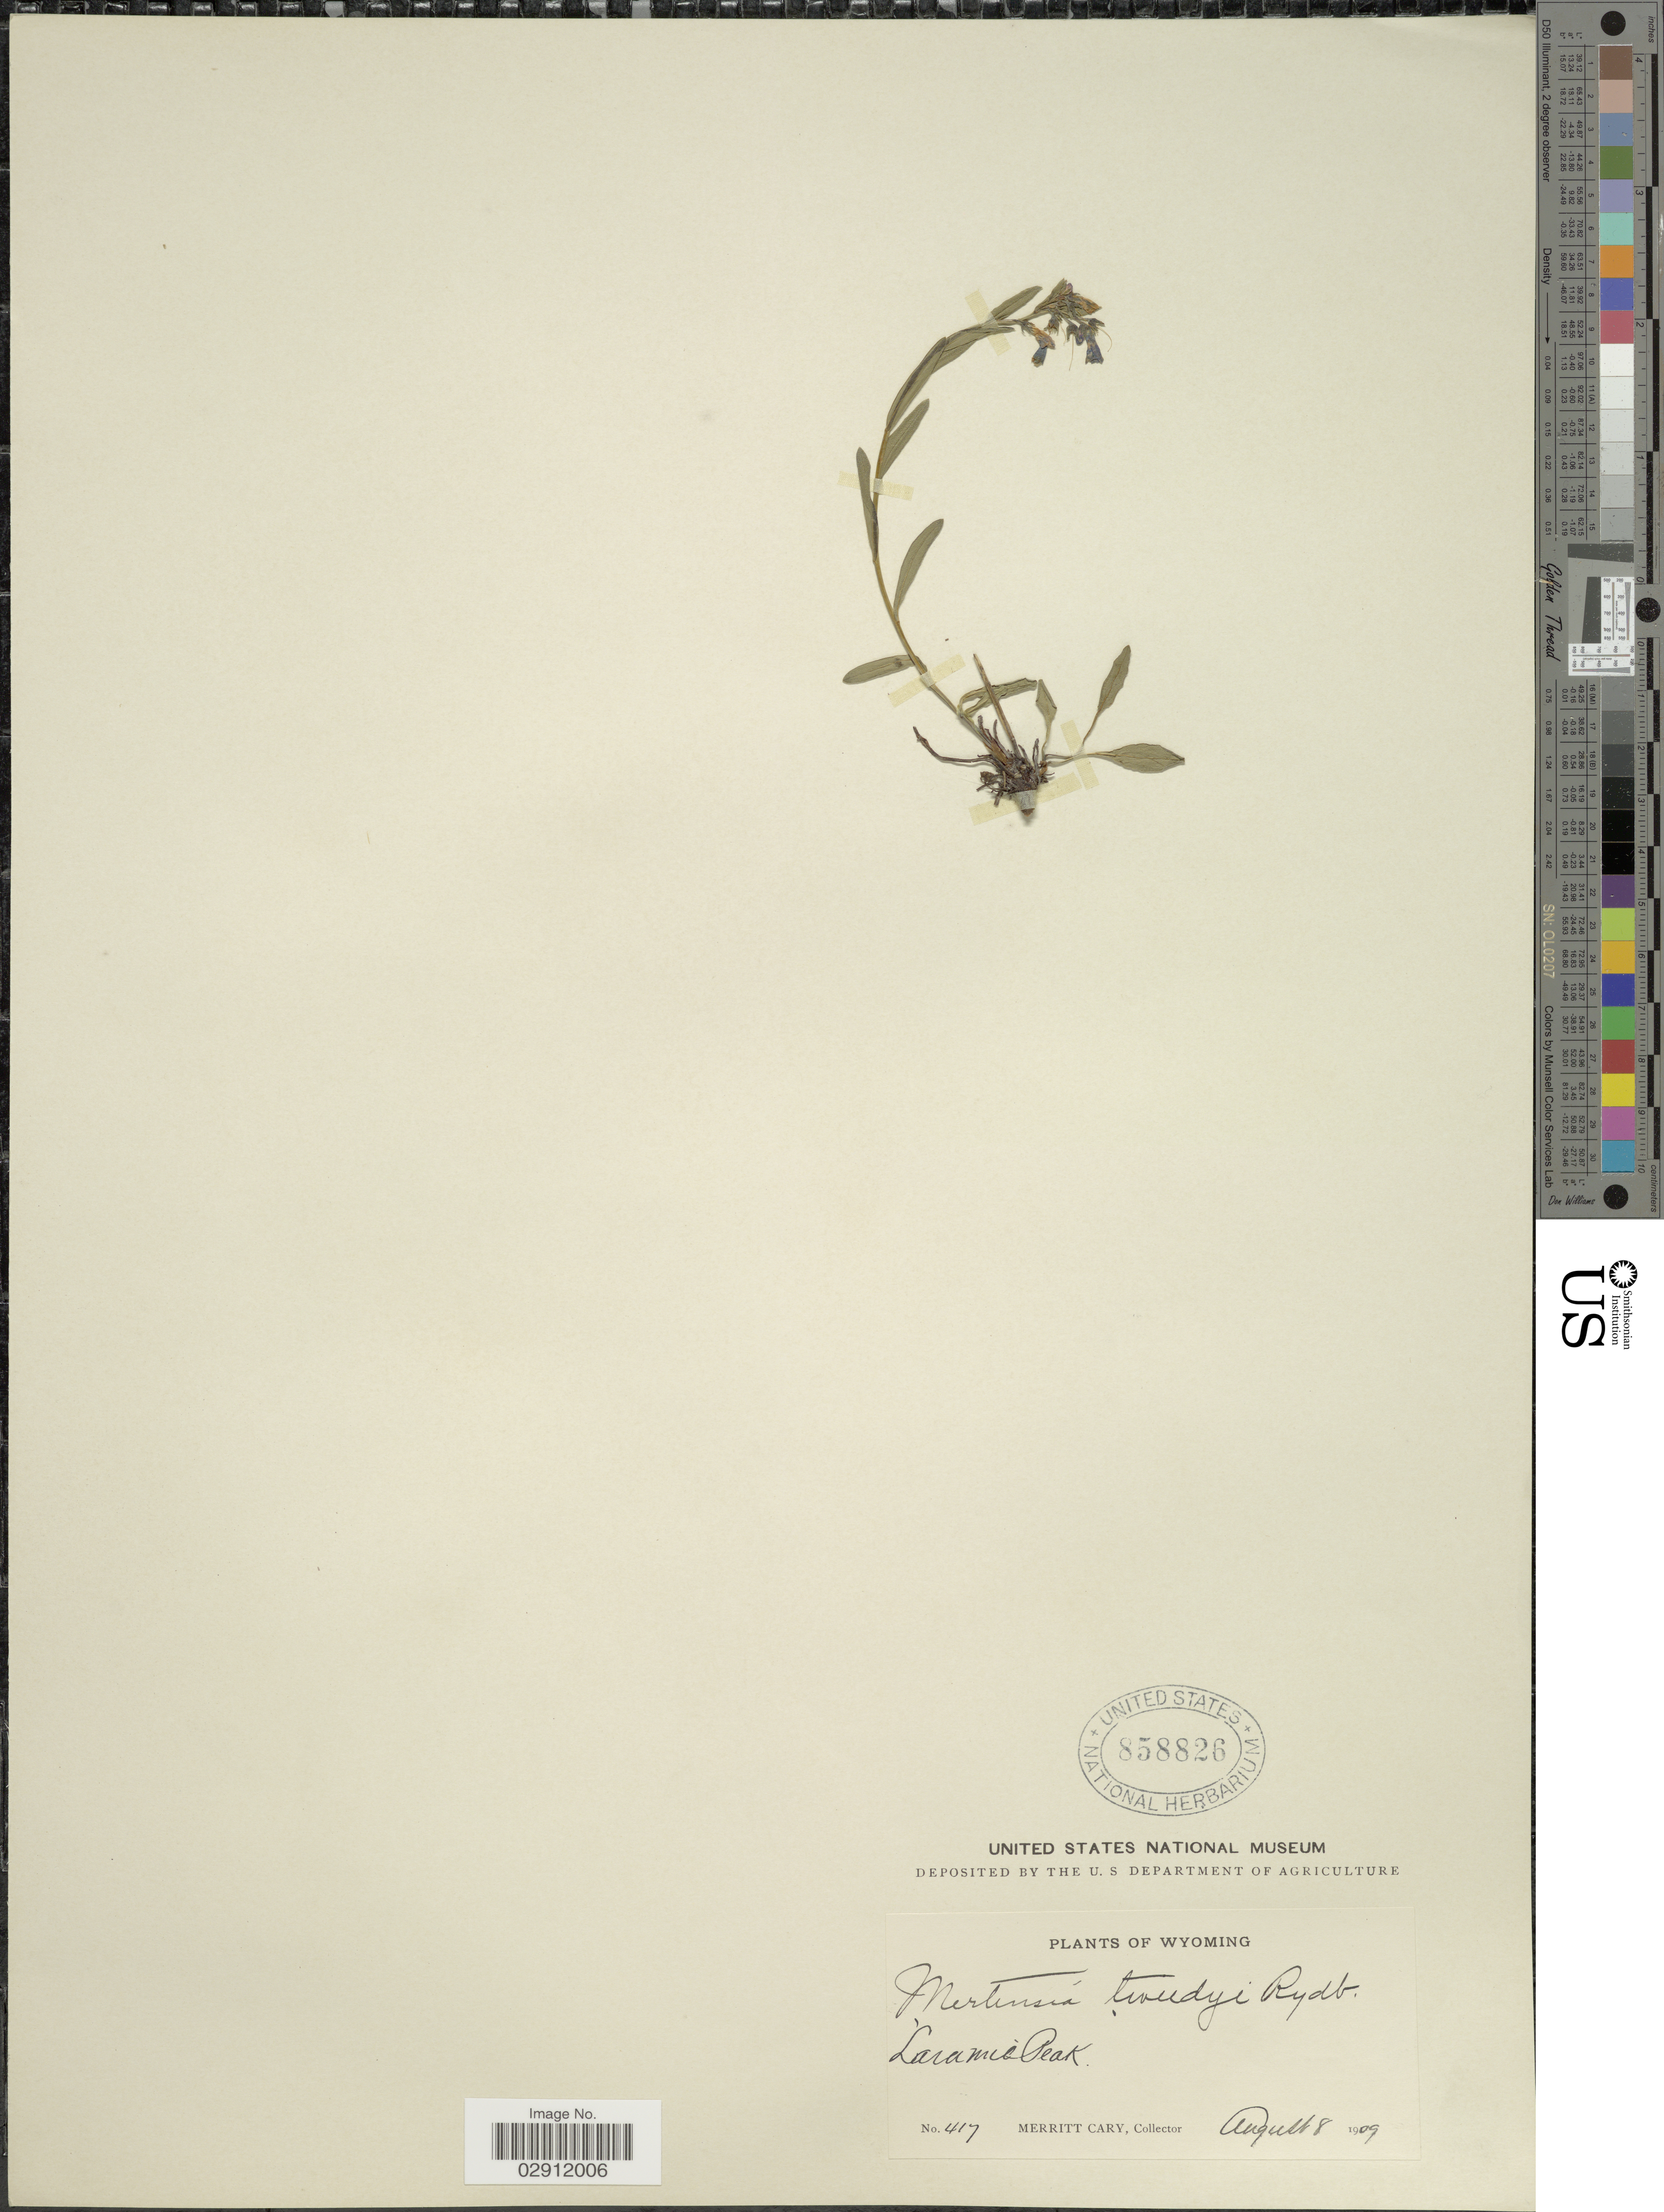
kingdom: Plantae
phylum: Tracheophyta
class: Magnoliopsida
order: Boraginales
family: Boraginaceae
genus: Mertensia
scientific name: Mertensia alpina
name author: (Torr.) G. Don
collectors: M. Cary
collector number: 417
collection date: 1909-08-08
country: United States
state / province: Wyoming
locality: Laramie Peak.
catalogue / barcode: US 858826